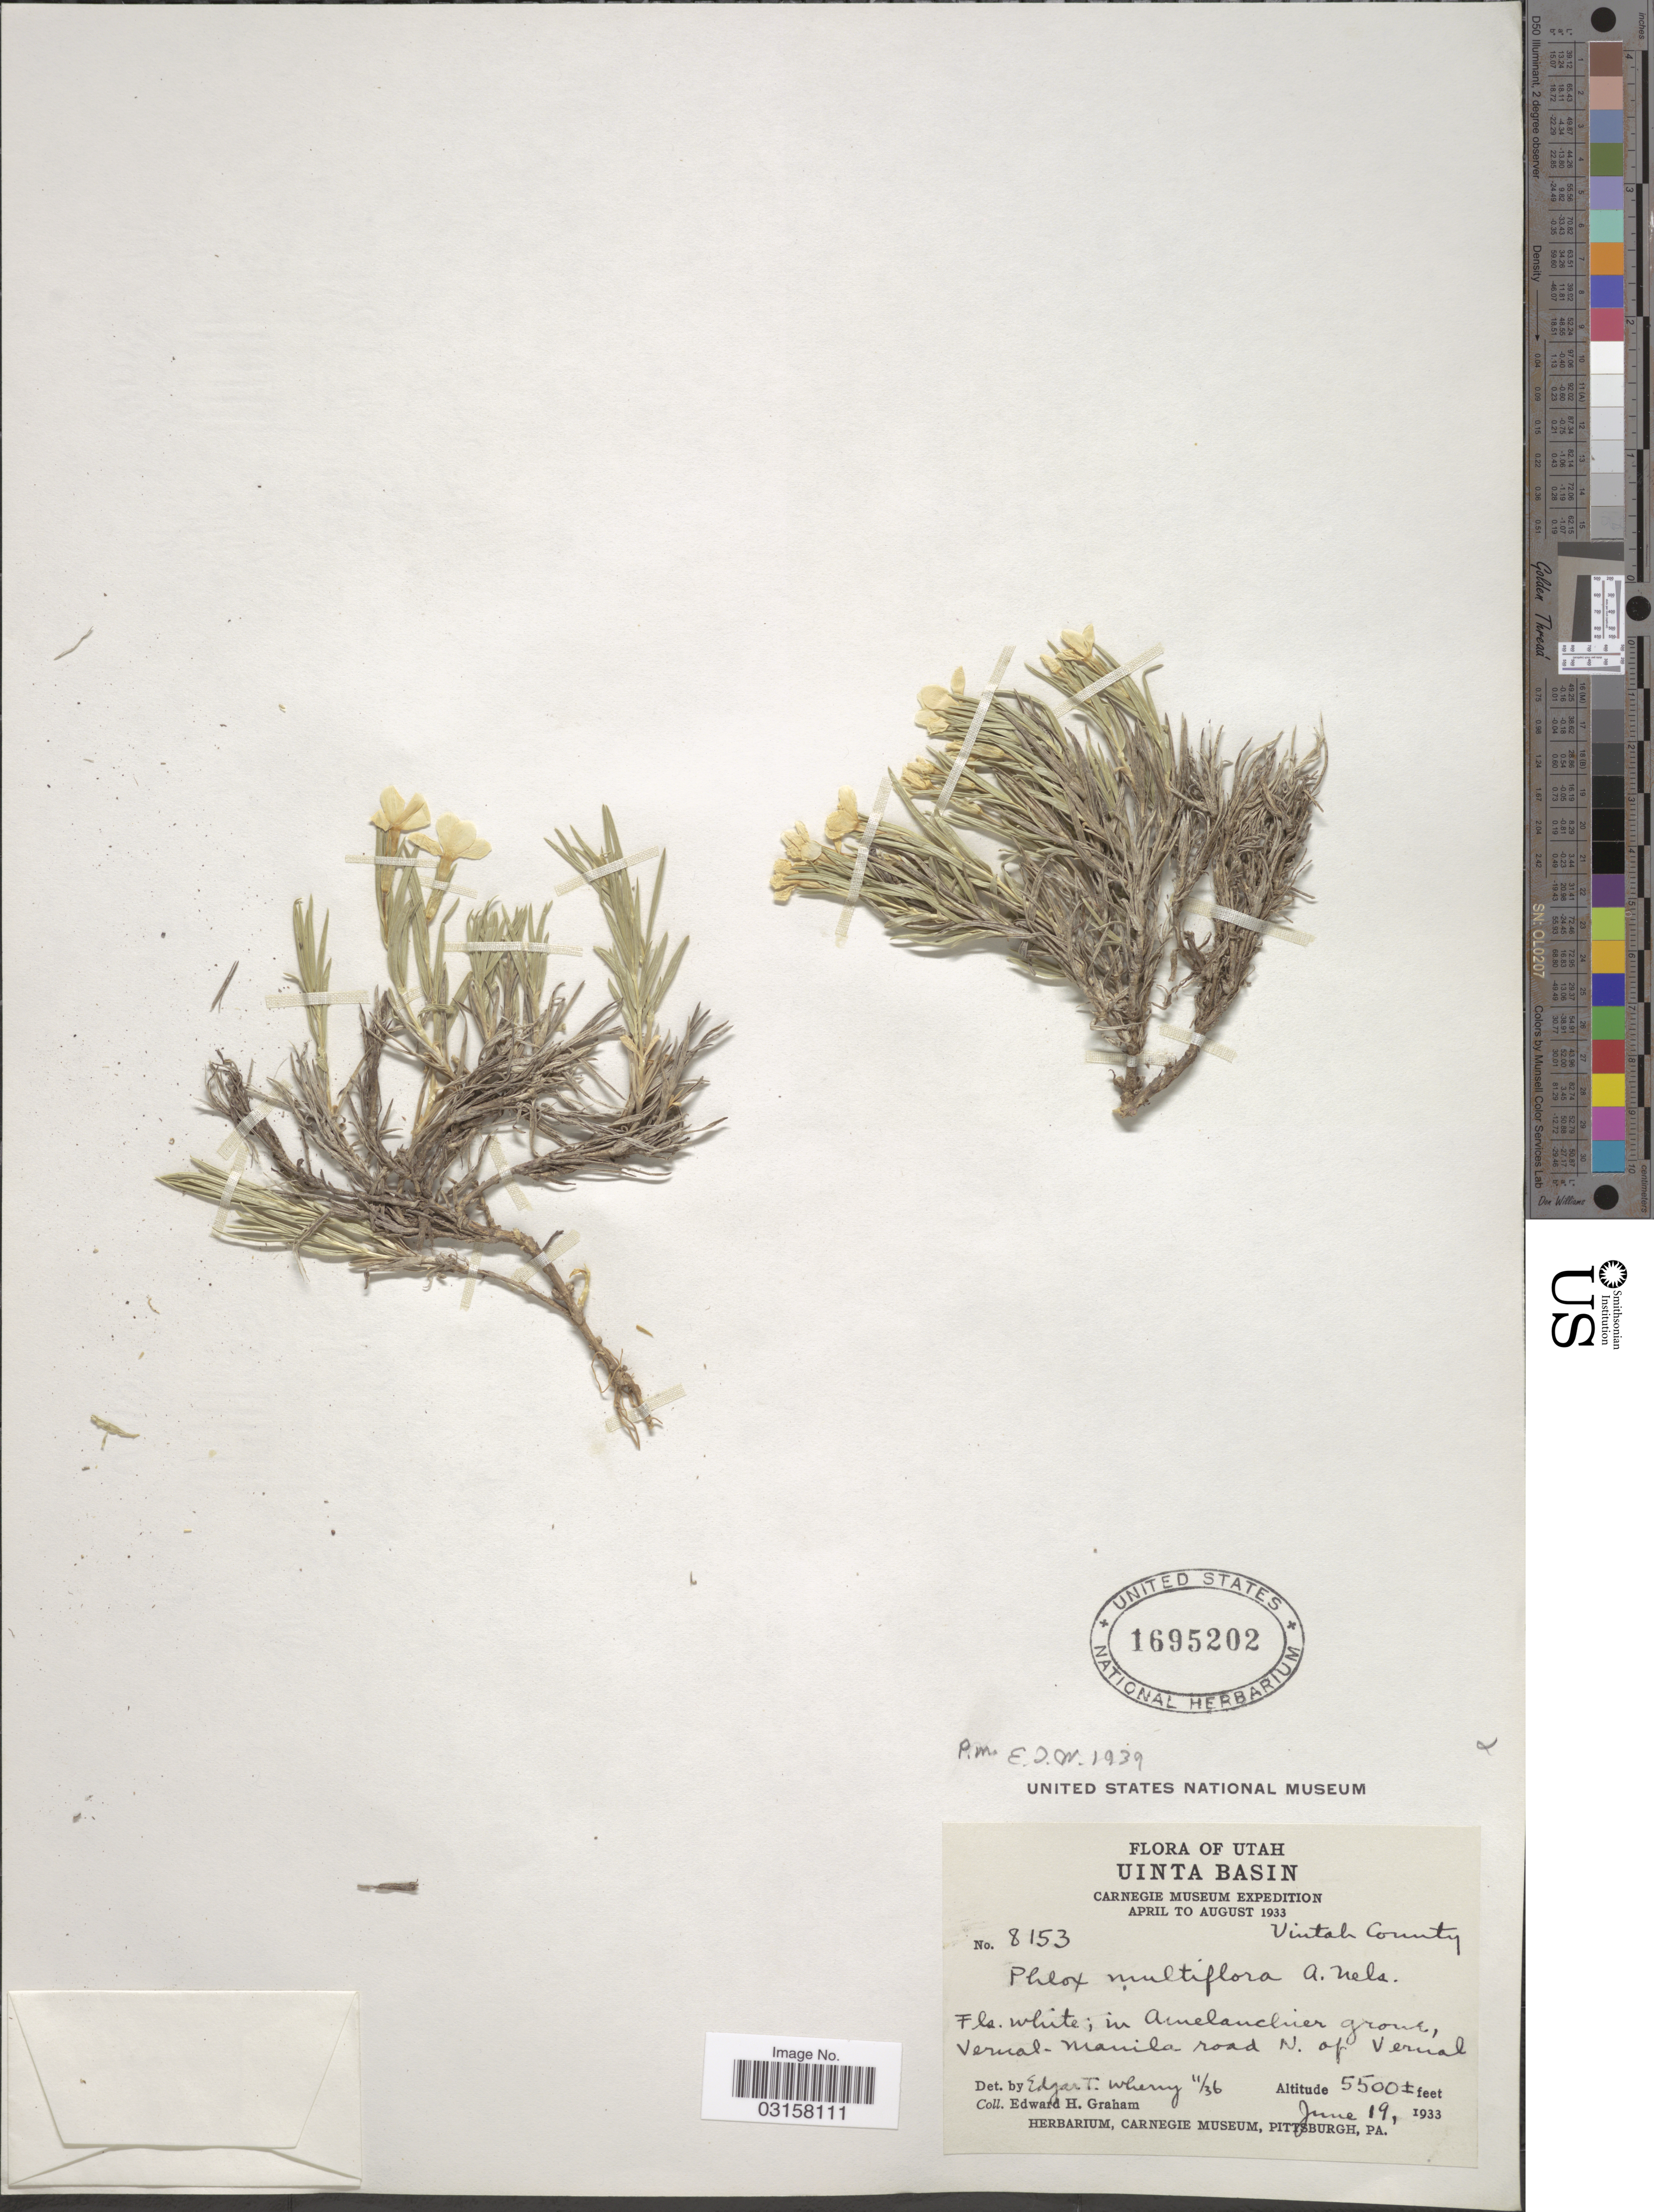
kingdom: Plantae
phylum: Tracheophyta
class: Magnoliopsida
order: Ericales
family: Polemoniaceae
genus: Phlox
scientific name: Phlox multiflora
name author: A. Nelson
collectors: E. H. Graham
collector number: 8153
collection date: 1933-06-19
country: United States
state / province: Utah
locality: Uinta Basin. Vernal-Manila road N. of Vernal.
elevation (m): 1676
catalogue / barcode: US 1695202